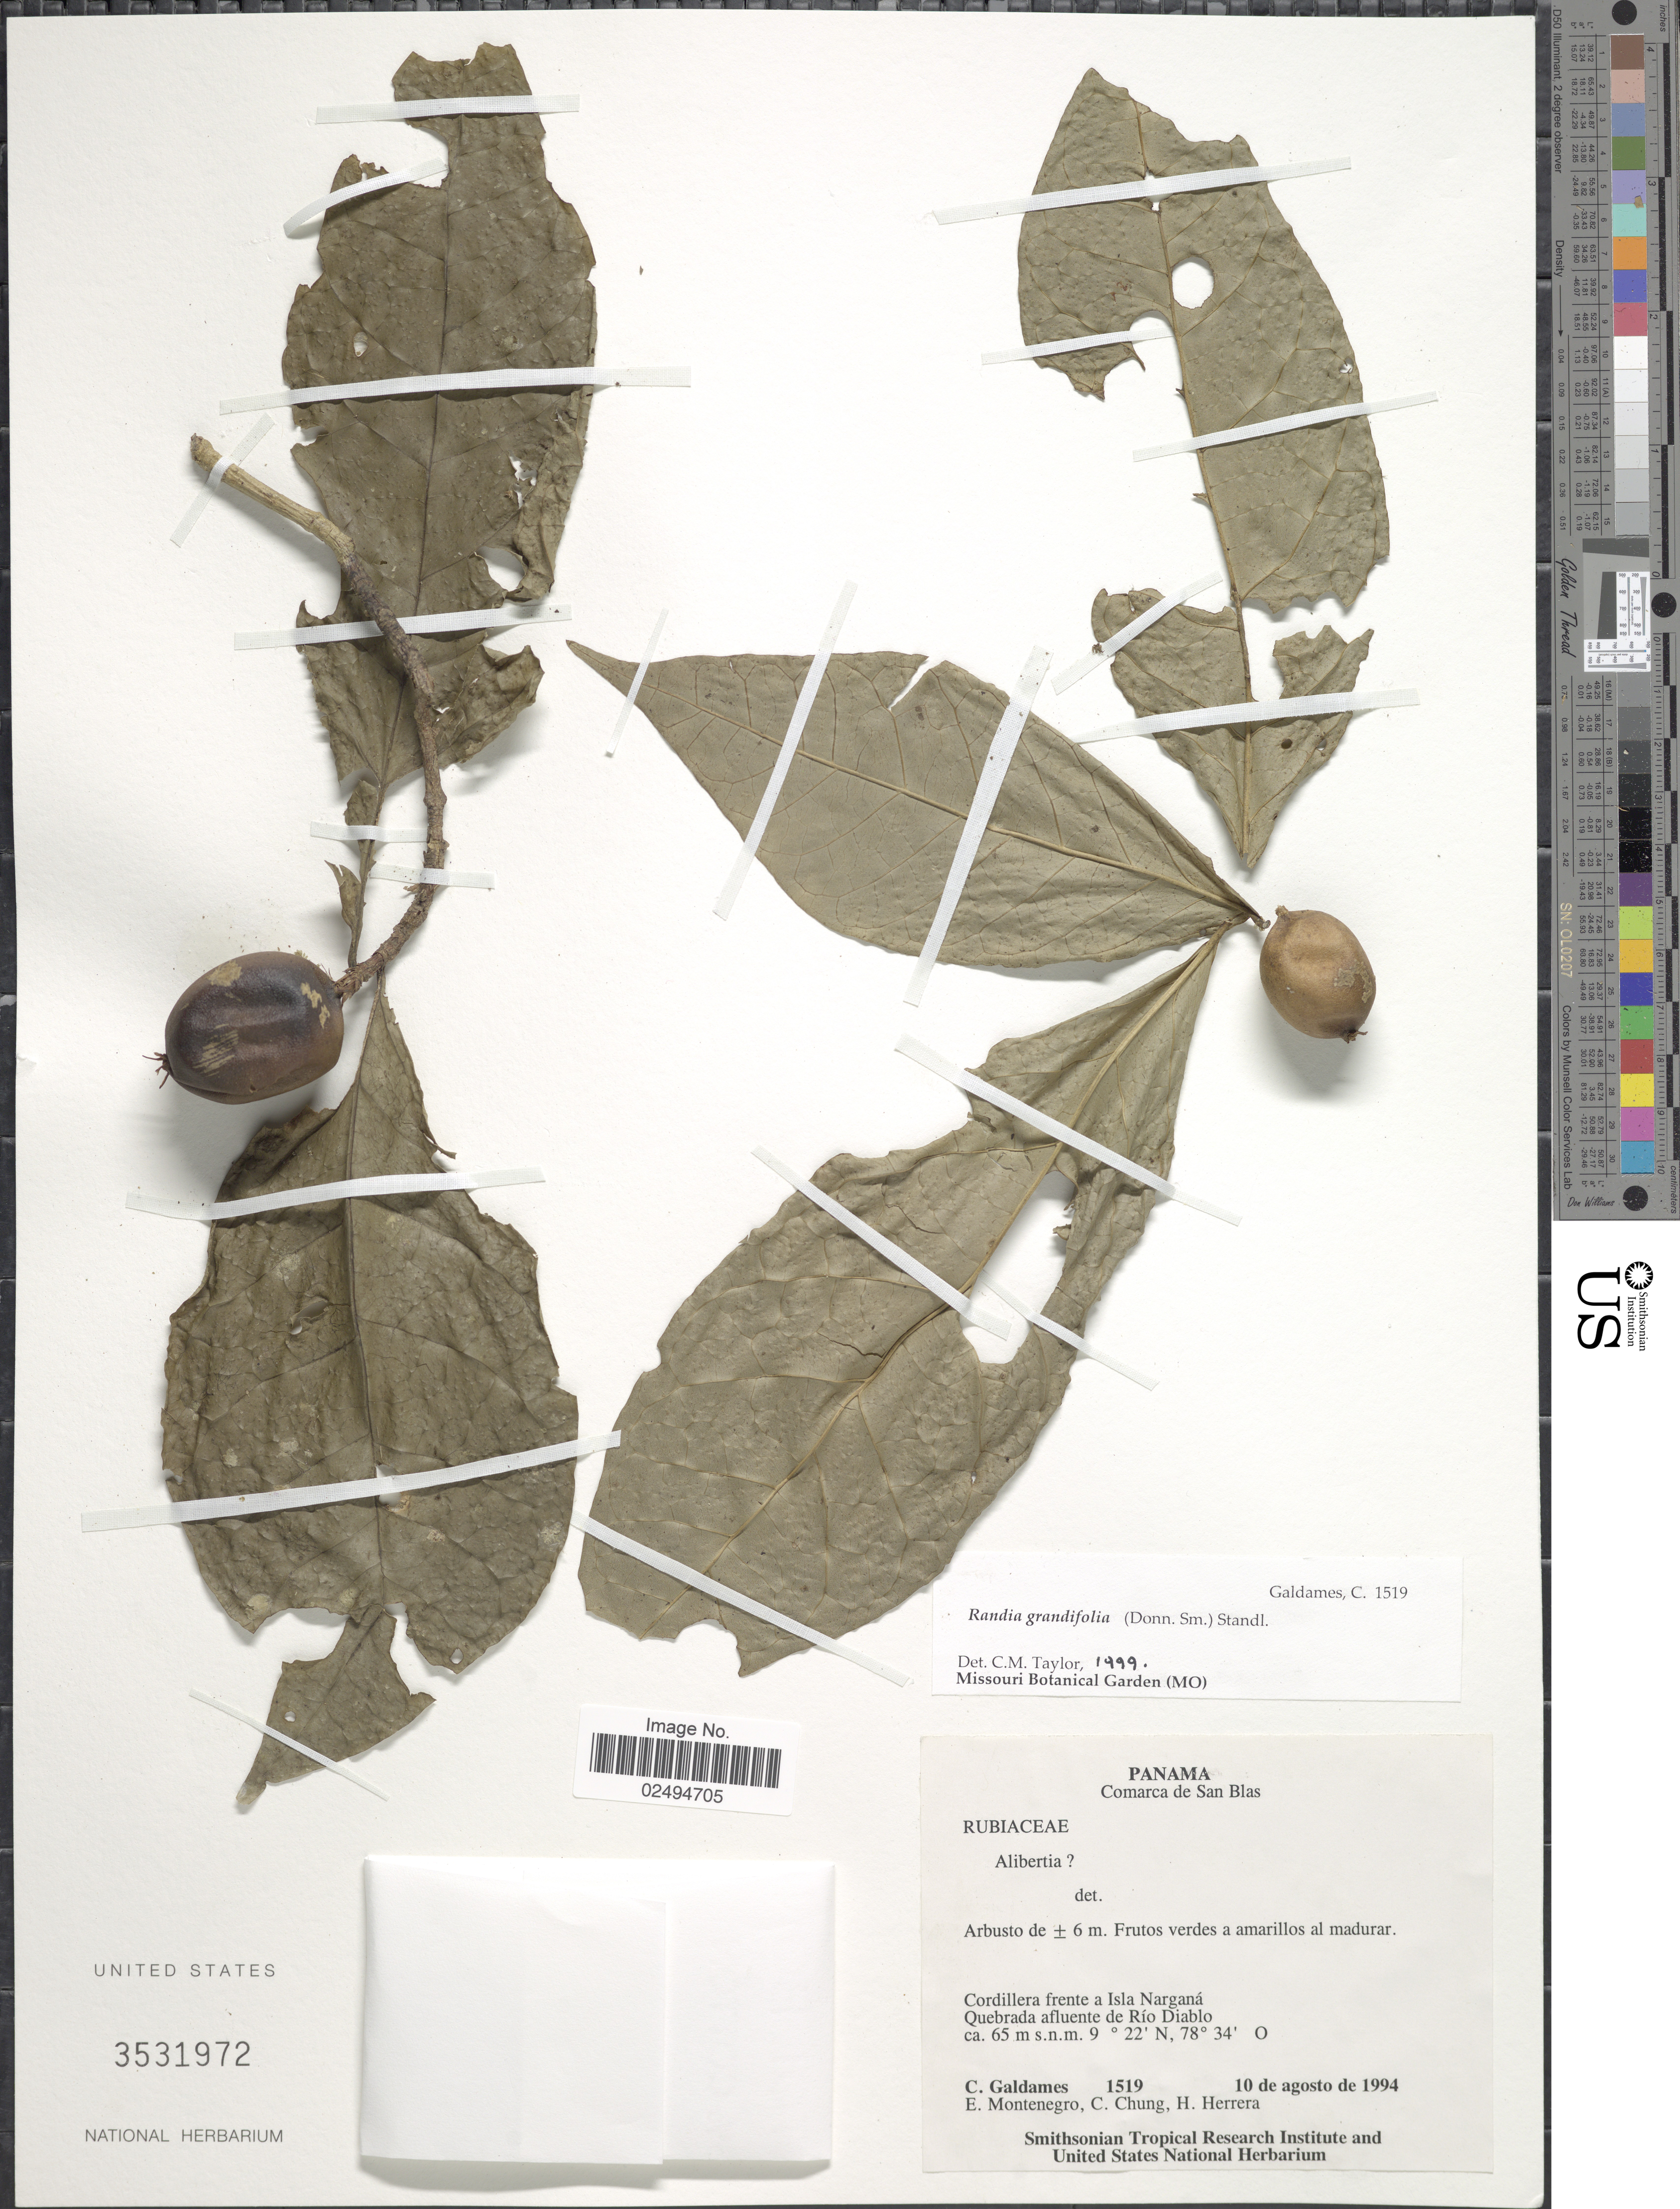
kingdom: Plantae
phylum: Tracheophyta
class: Magnoliopsida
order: Gentianales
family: Rubiaceae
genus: Randia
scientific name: Randia grandifolia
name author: (Donn. Sm.) Standl.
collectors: C. Galdames, E. Montenegro, C. Chung & H. Herrera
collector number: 1519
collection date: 1994-08-10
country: Panama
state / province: Kuna Yala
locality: Comarca de San Blas. Cordillera frente a Isla Nargana. Quebrada afluente de Rio Diablo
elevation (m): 65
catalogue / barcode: US 3531972